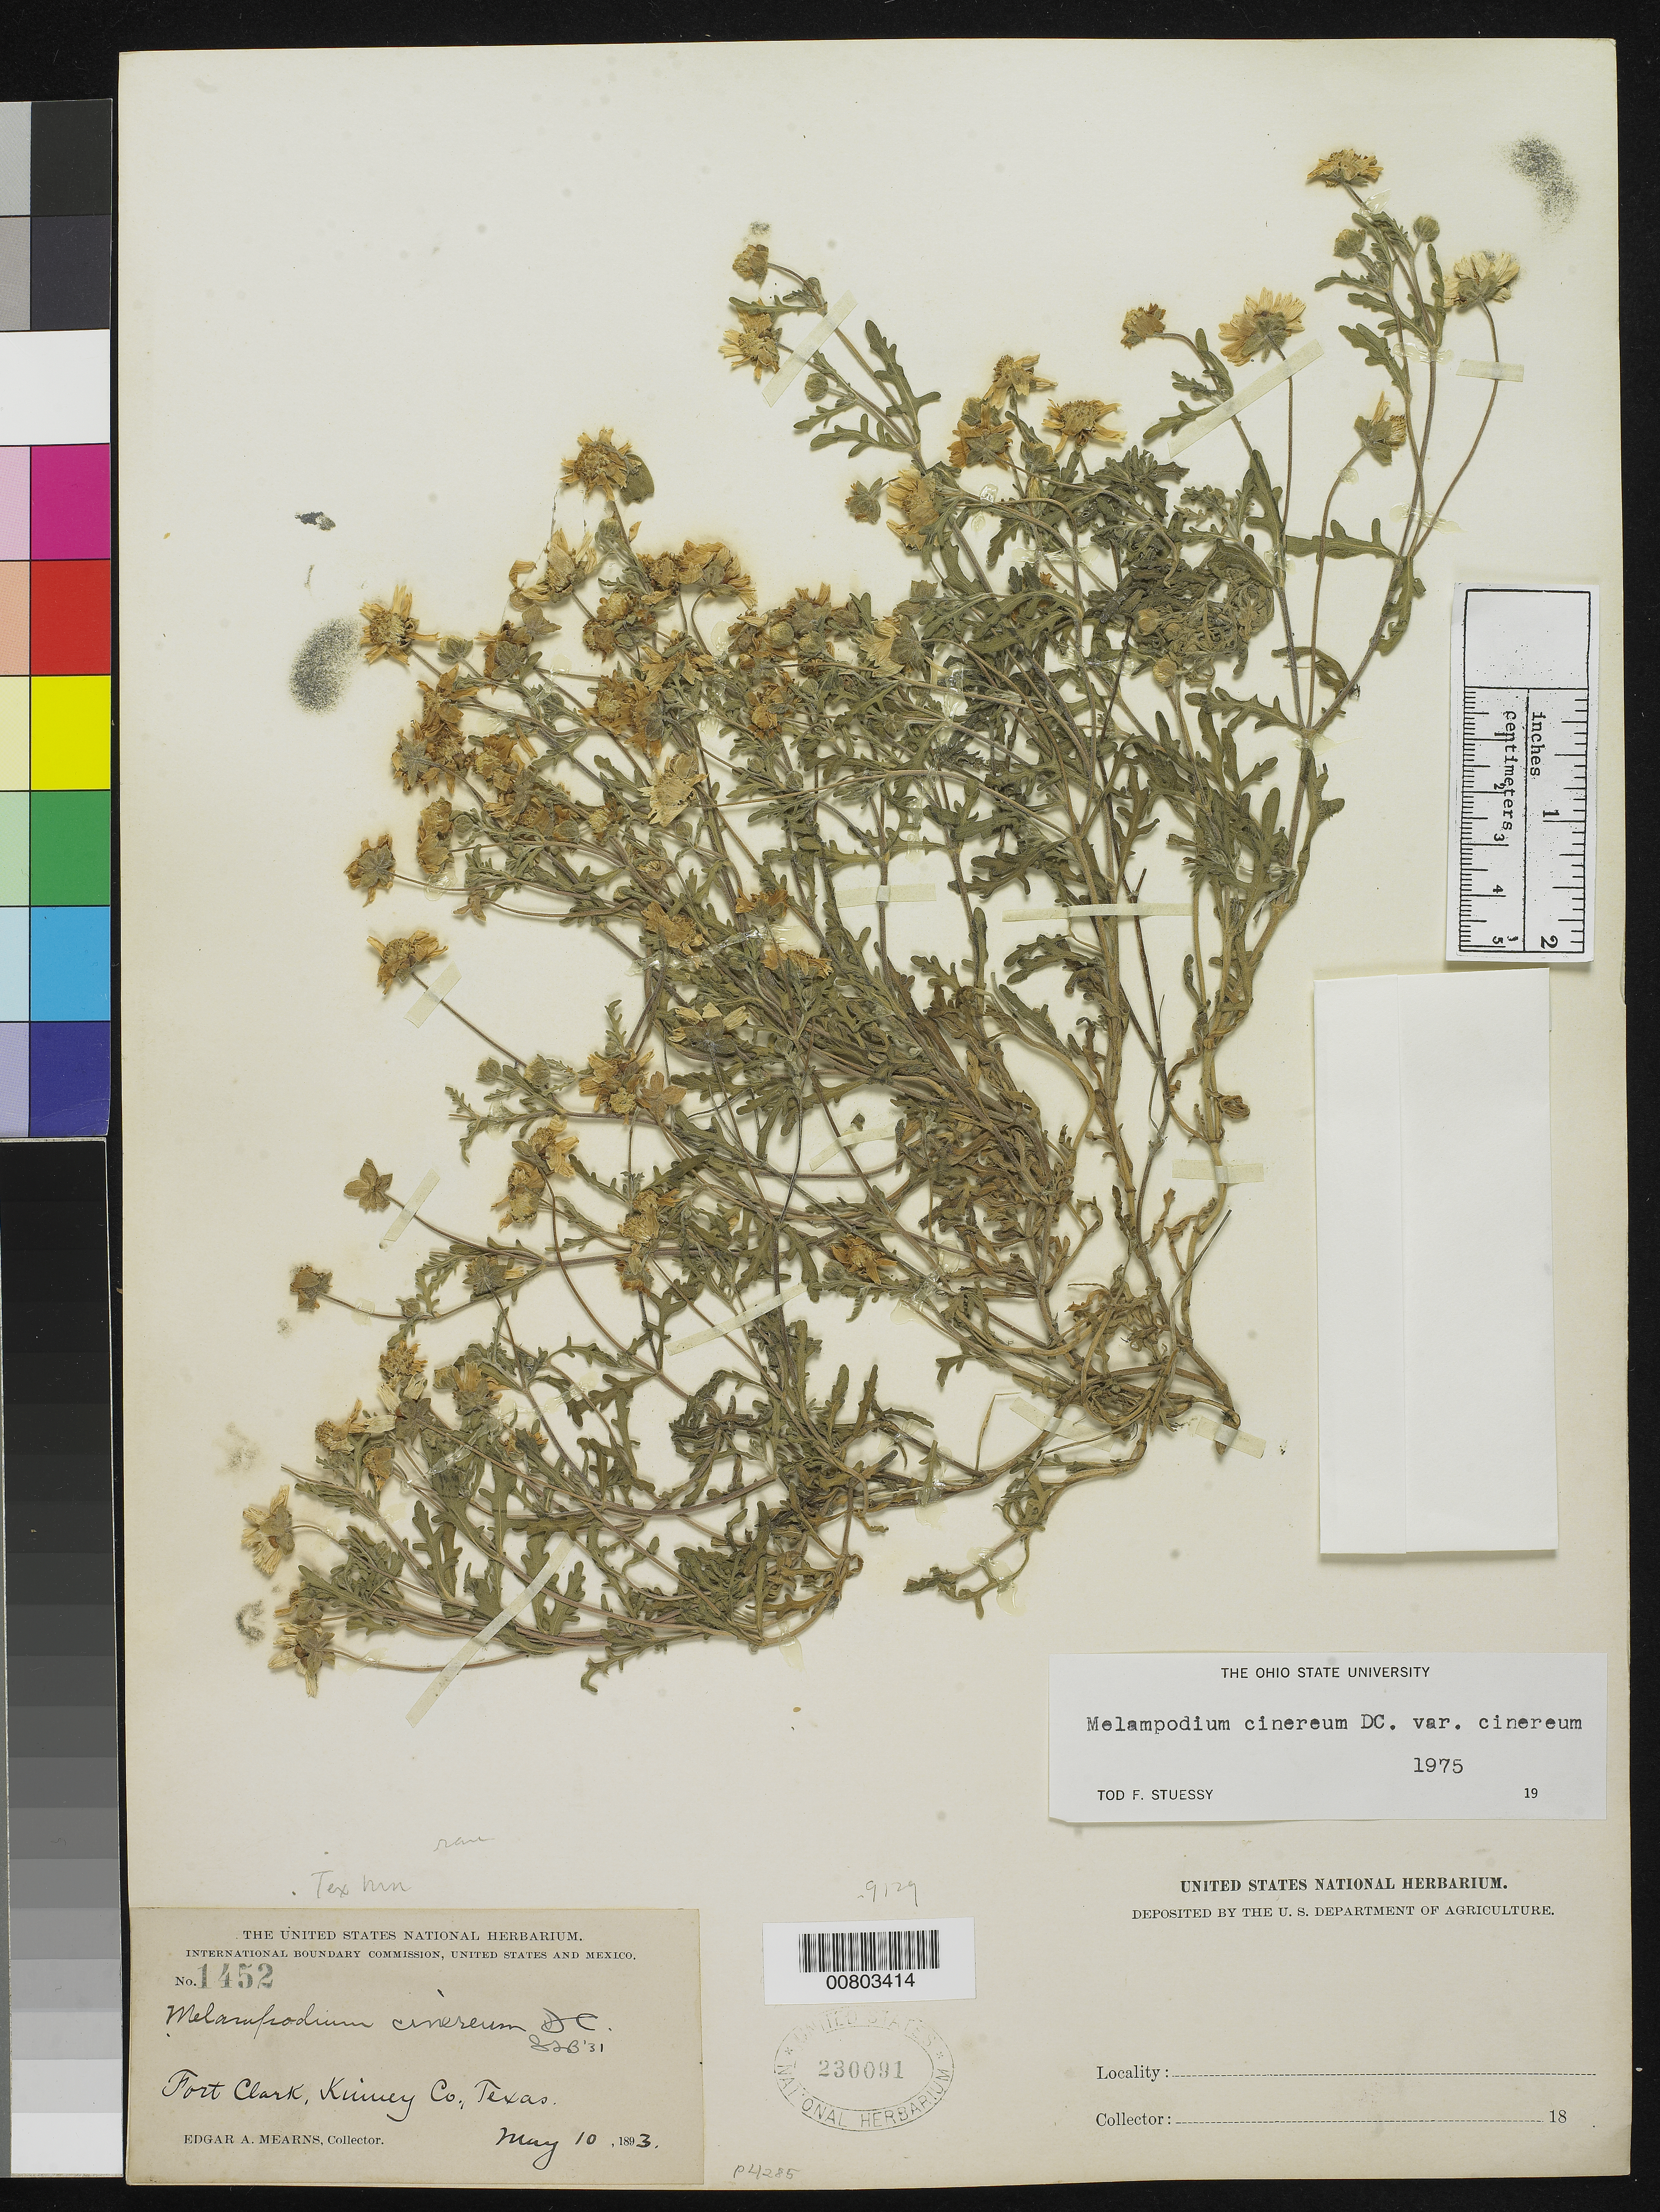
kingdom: Plantae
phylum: Tracheophyta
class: Magnoliopsida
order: Asterales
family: Asteraceae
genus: Melampodium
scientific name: Melampodium cinereum var. cinereum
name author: DC.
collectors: E. A. Mearns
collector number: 1452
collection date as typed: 10 May 1893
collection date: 1893-05-10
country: United States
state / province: Texas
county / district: Kinney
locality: Fort Clark, Kinney County, Texas.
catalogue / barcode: US 230091